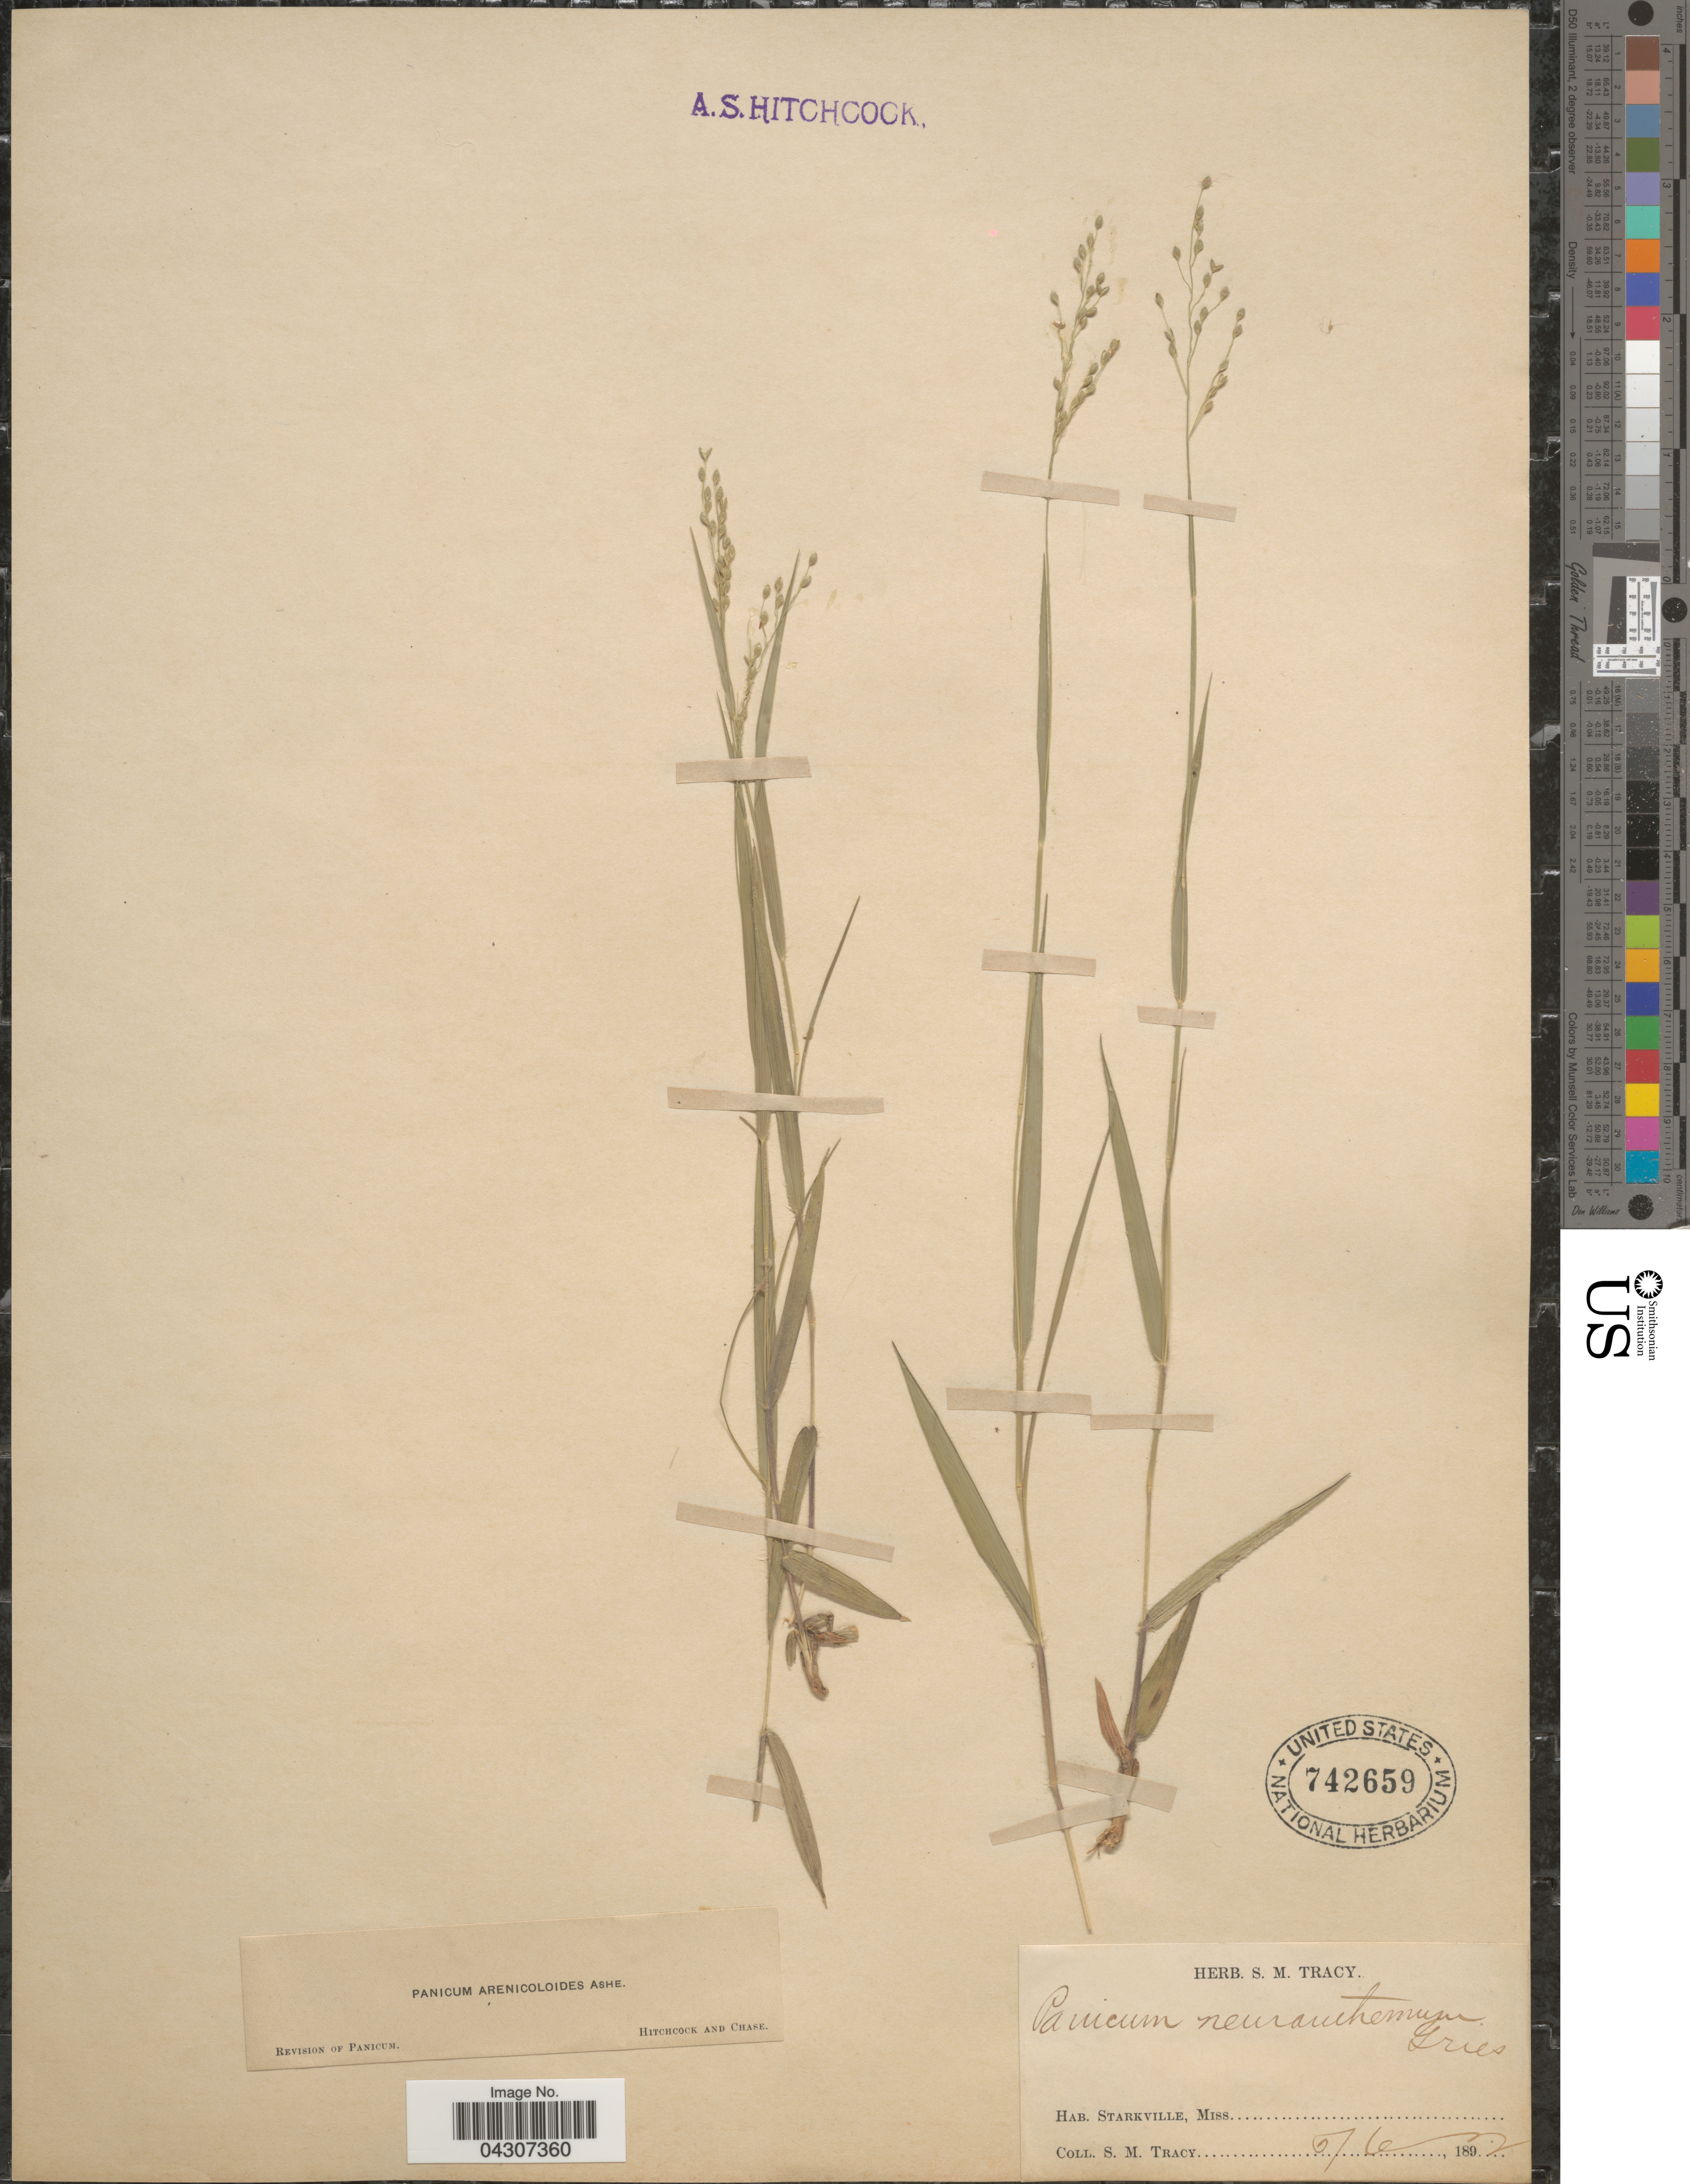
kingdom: Plantae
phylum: Tracheophyta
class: Liliopsida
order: Poales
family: Poaceae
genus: Dichanthelium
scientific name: Dichanthelium aciculare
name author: (Desv. ex Poir.) Gould & C.A. Clark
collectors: S. M. Tracy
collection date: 1892-05-06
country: United States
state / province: Mississippi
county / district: Oktibbeha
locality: Starkville.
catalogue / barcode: US 742659